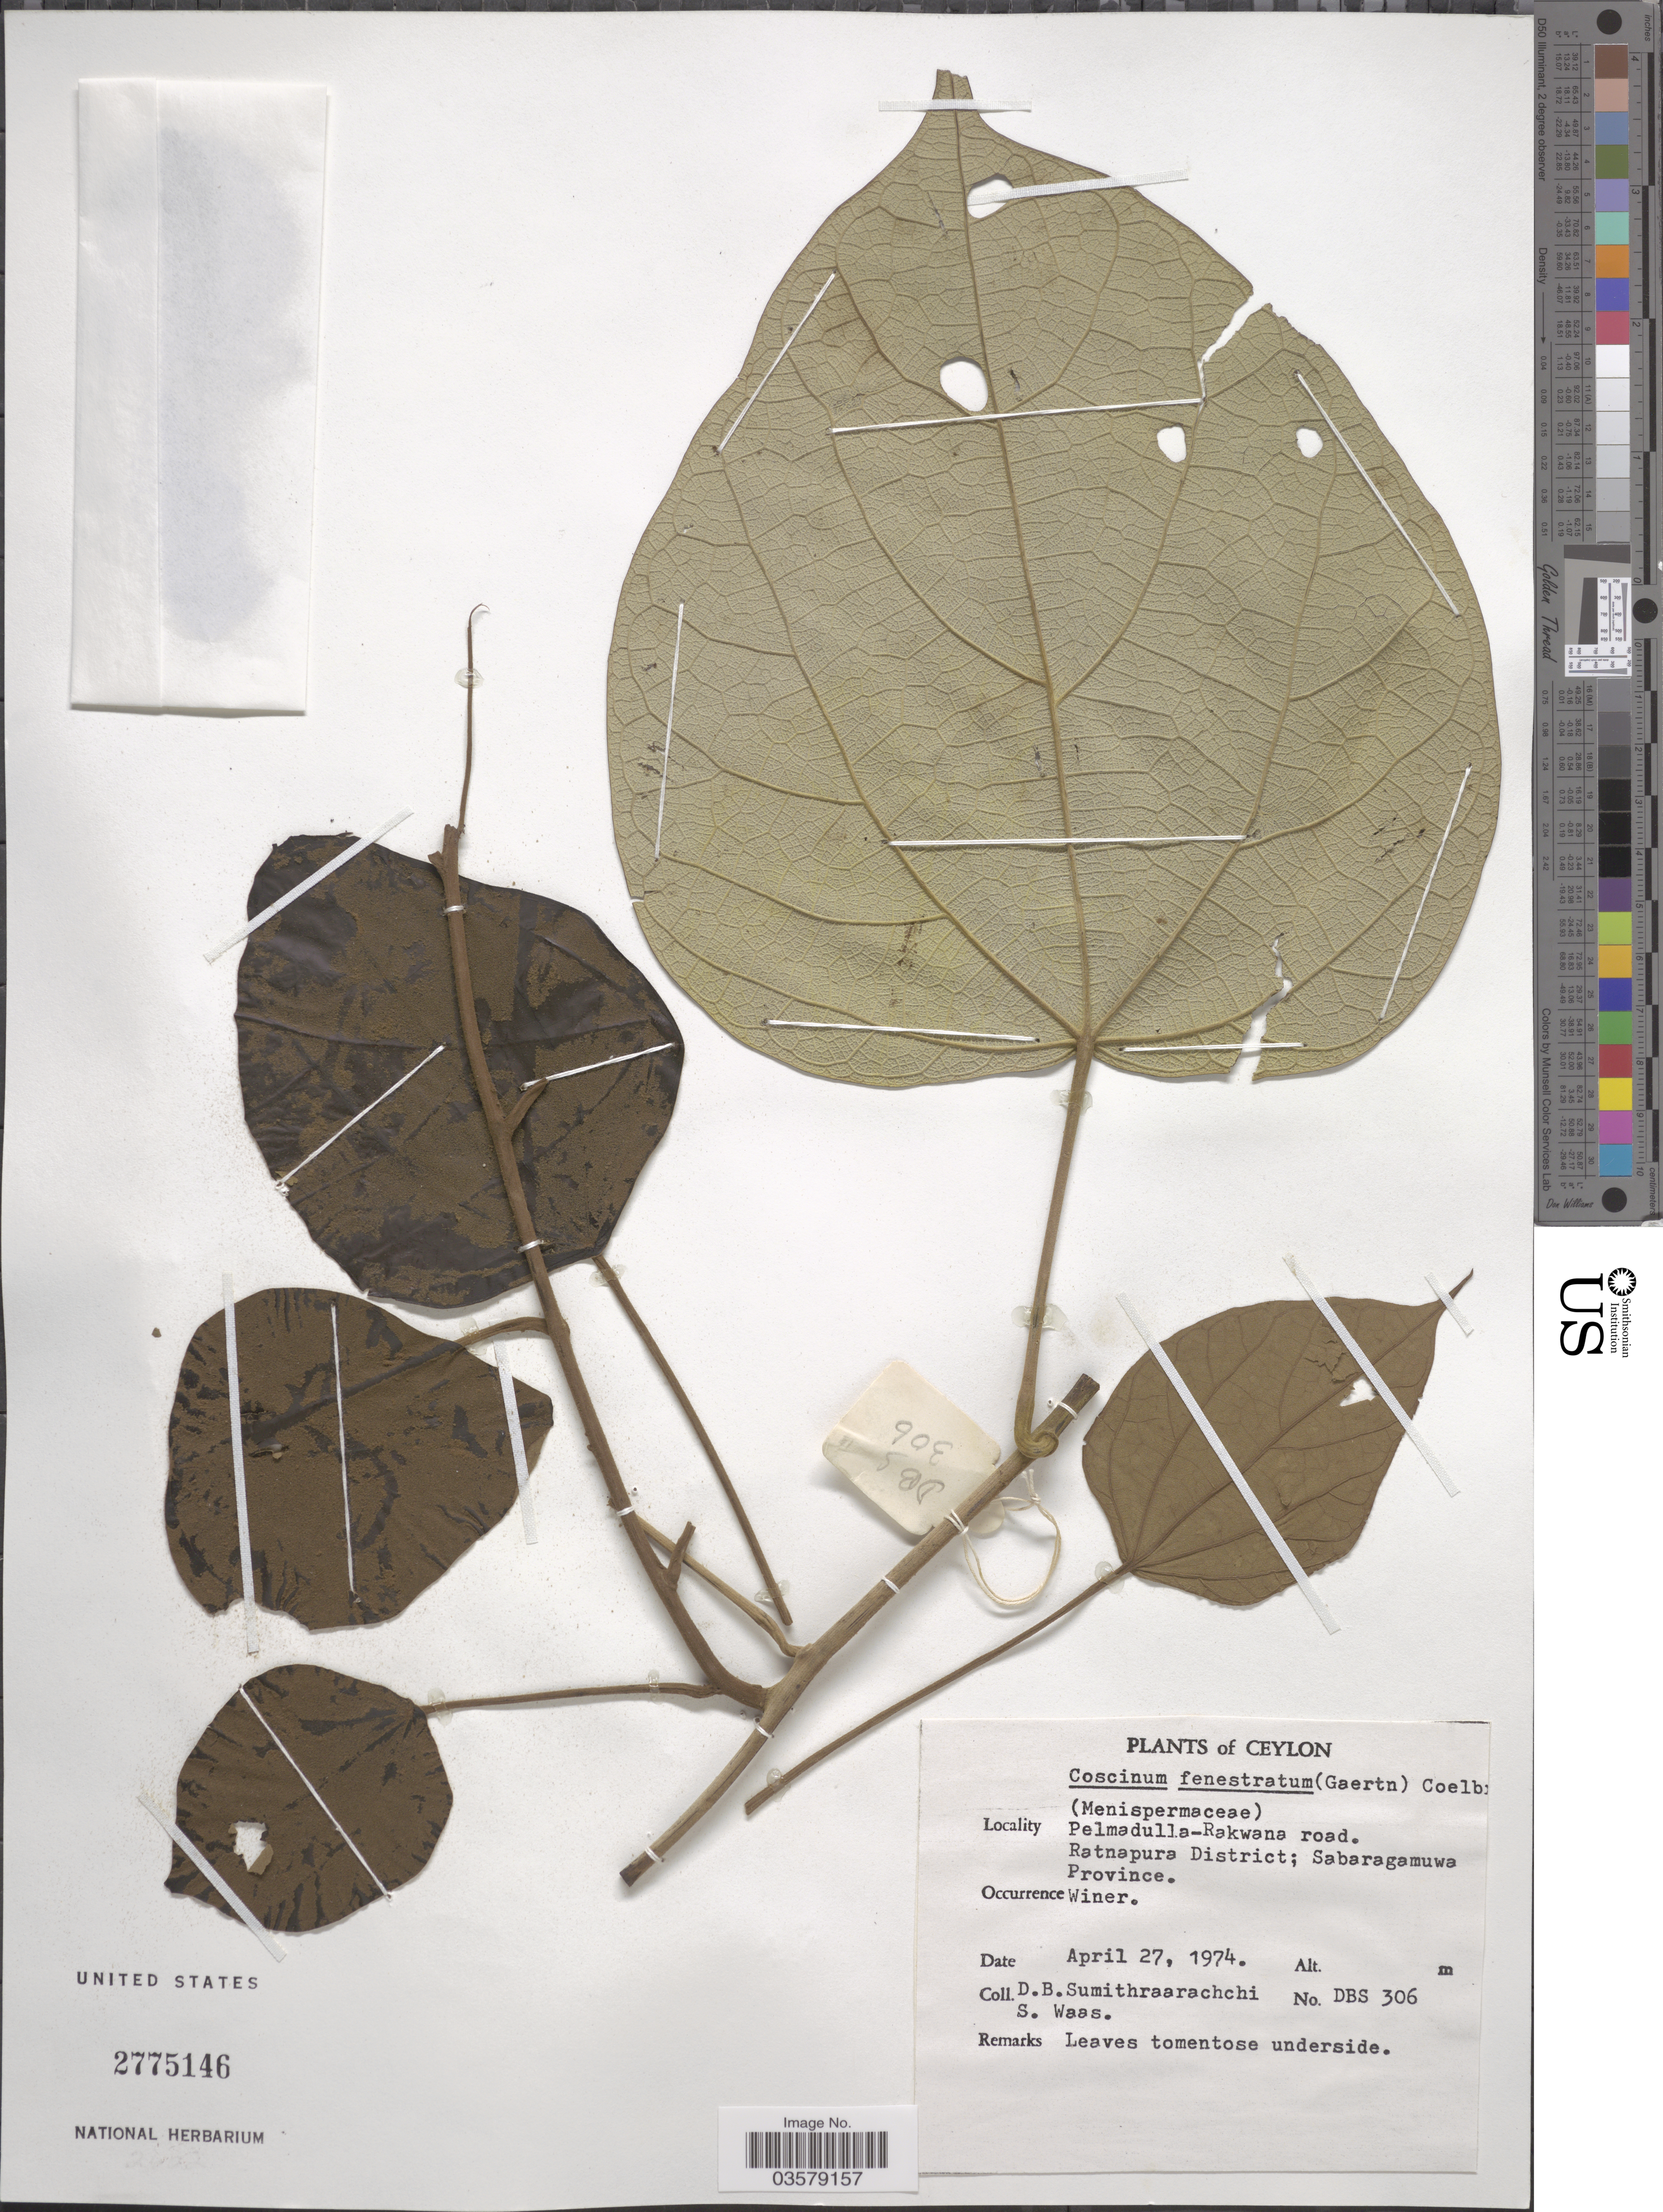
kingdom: Plantae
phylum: Tracheophyta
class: Magnoliopsida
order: Ranunculales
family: Menispermaceae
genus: Coscinium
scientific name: Coscinium fenestratum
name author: Colebr.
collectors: D. B. Sumithraarachchi & S. Waas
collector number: DBS 306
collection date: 1974-04-27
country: Sri Lanka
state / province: Sabaragamuwa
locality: Ceylon. Pelmadulla - Rakwana road. Ratnapura District.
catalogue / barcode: US 2775146